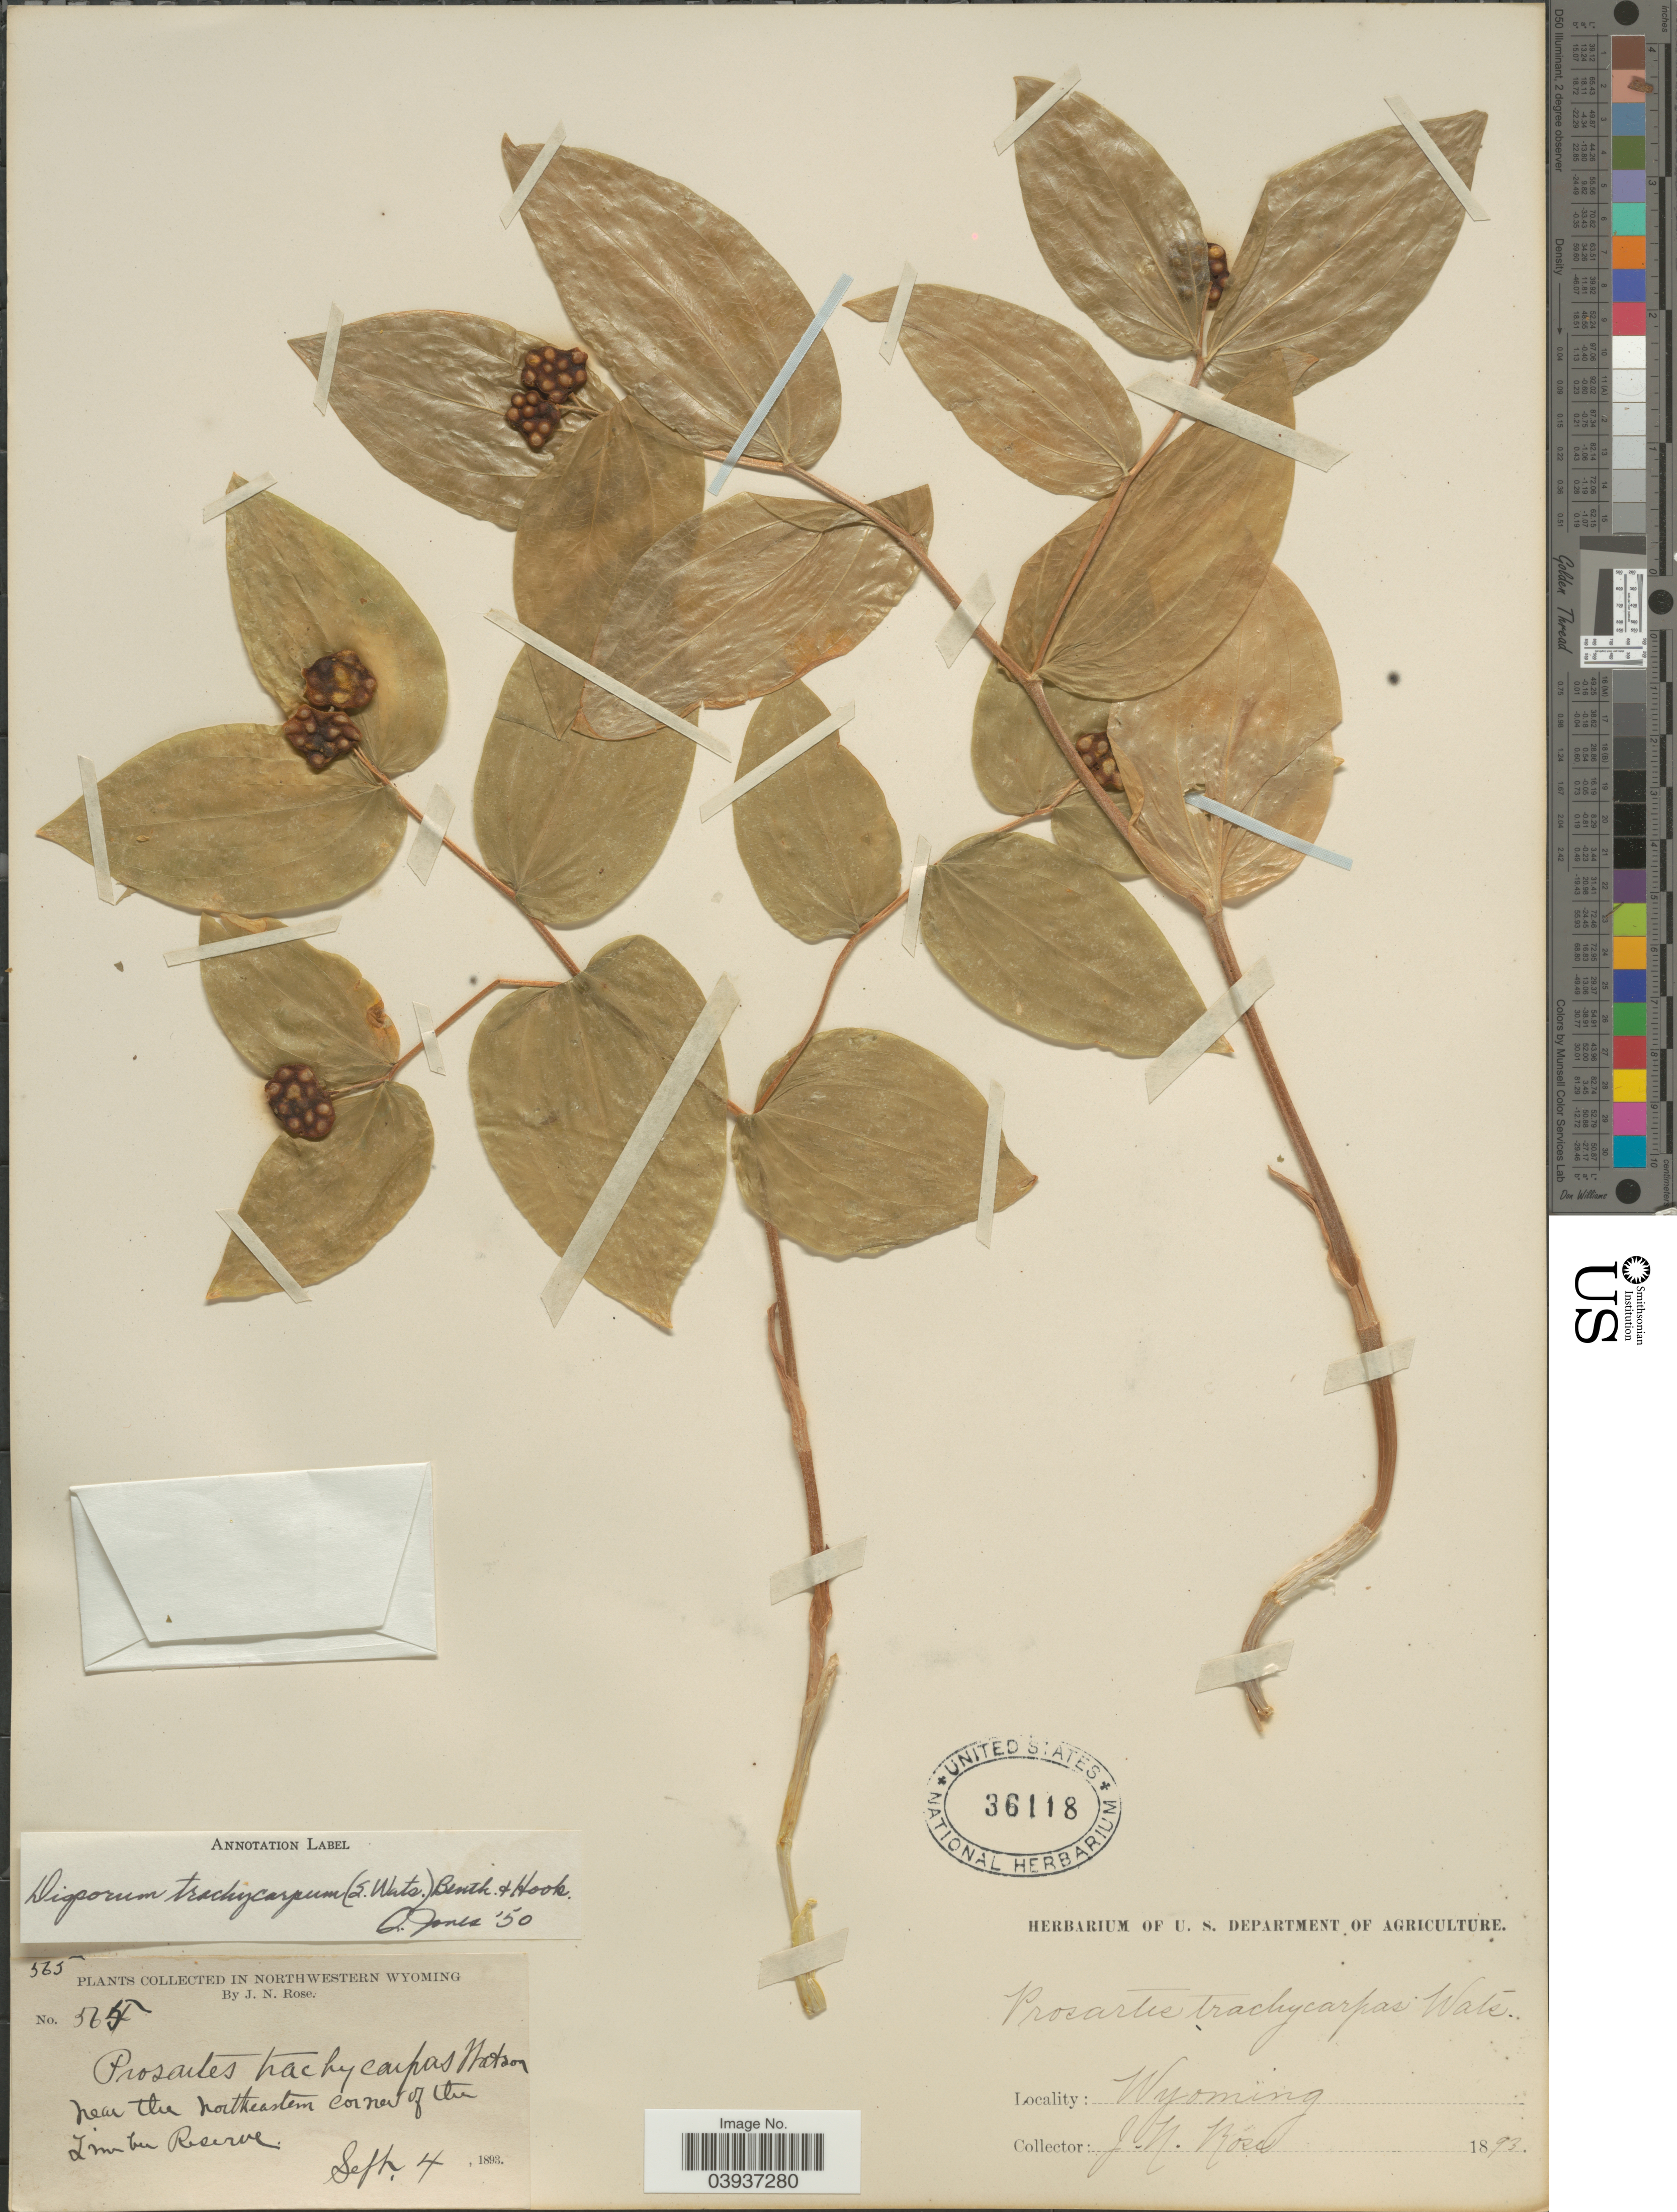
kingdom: Plantae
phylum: Tracheophyta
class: Liliopsida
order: Liliales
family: Colchicaceae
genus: Disporum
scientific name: Disporum trachycarpum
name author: (S. Watson) Benth. & Hook. f.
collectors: J. N. Rose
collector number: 565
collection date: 1893-09-04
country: United States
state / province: Wyoming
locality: Northwestern Wyoming. Near the Northeastern Corner of the Timber Reserve.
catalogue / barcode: US 36118